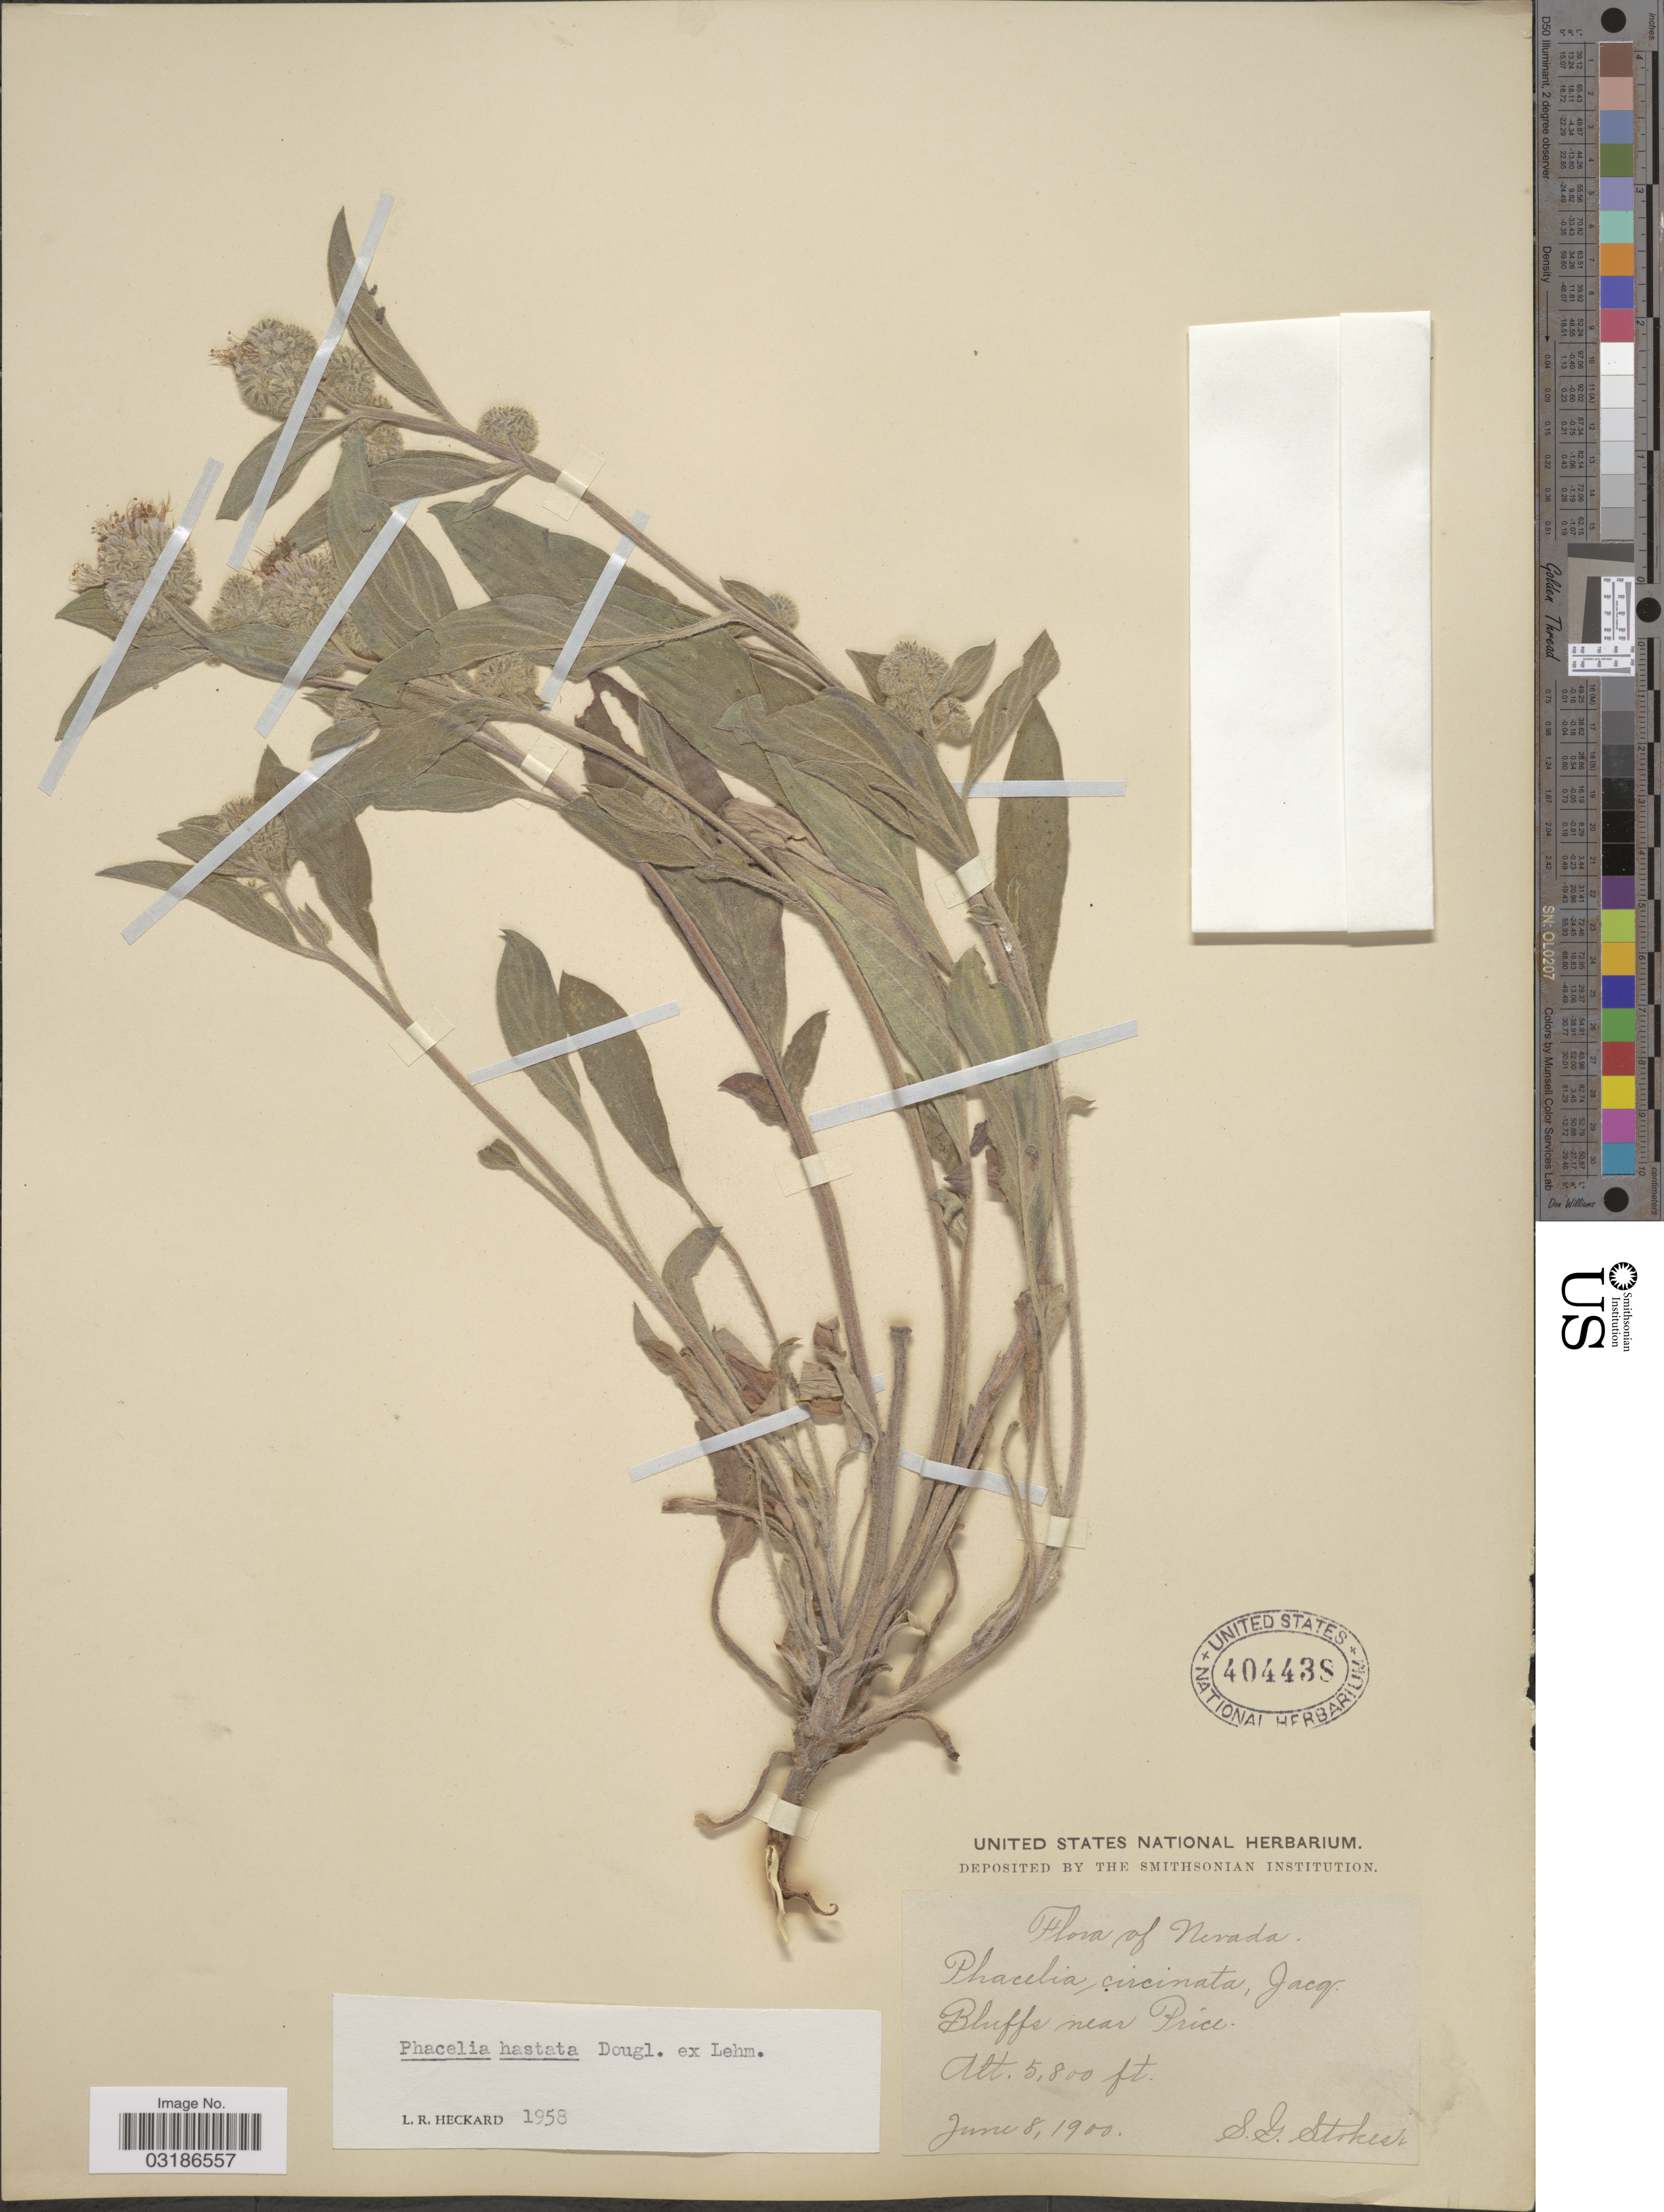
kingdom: Plantae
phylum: Tracheophyta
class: Magnoliopsida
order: Boraginales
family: Hydrophyllaceae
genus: Phacelia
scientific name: Phacelia hastata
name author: Douglas ex Lehm.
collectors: S. G. Stokes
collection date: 1900-06-08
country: United States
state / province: Nevada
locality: Bluffs near Price.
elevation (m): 1768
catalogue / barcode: US 404438